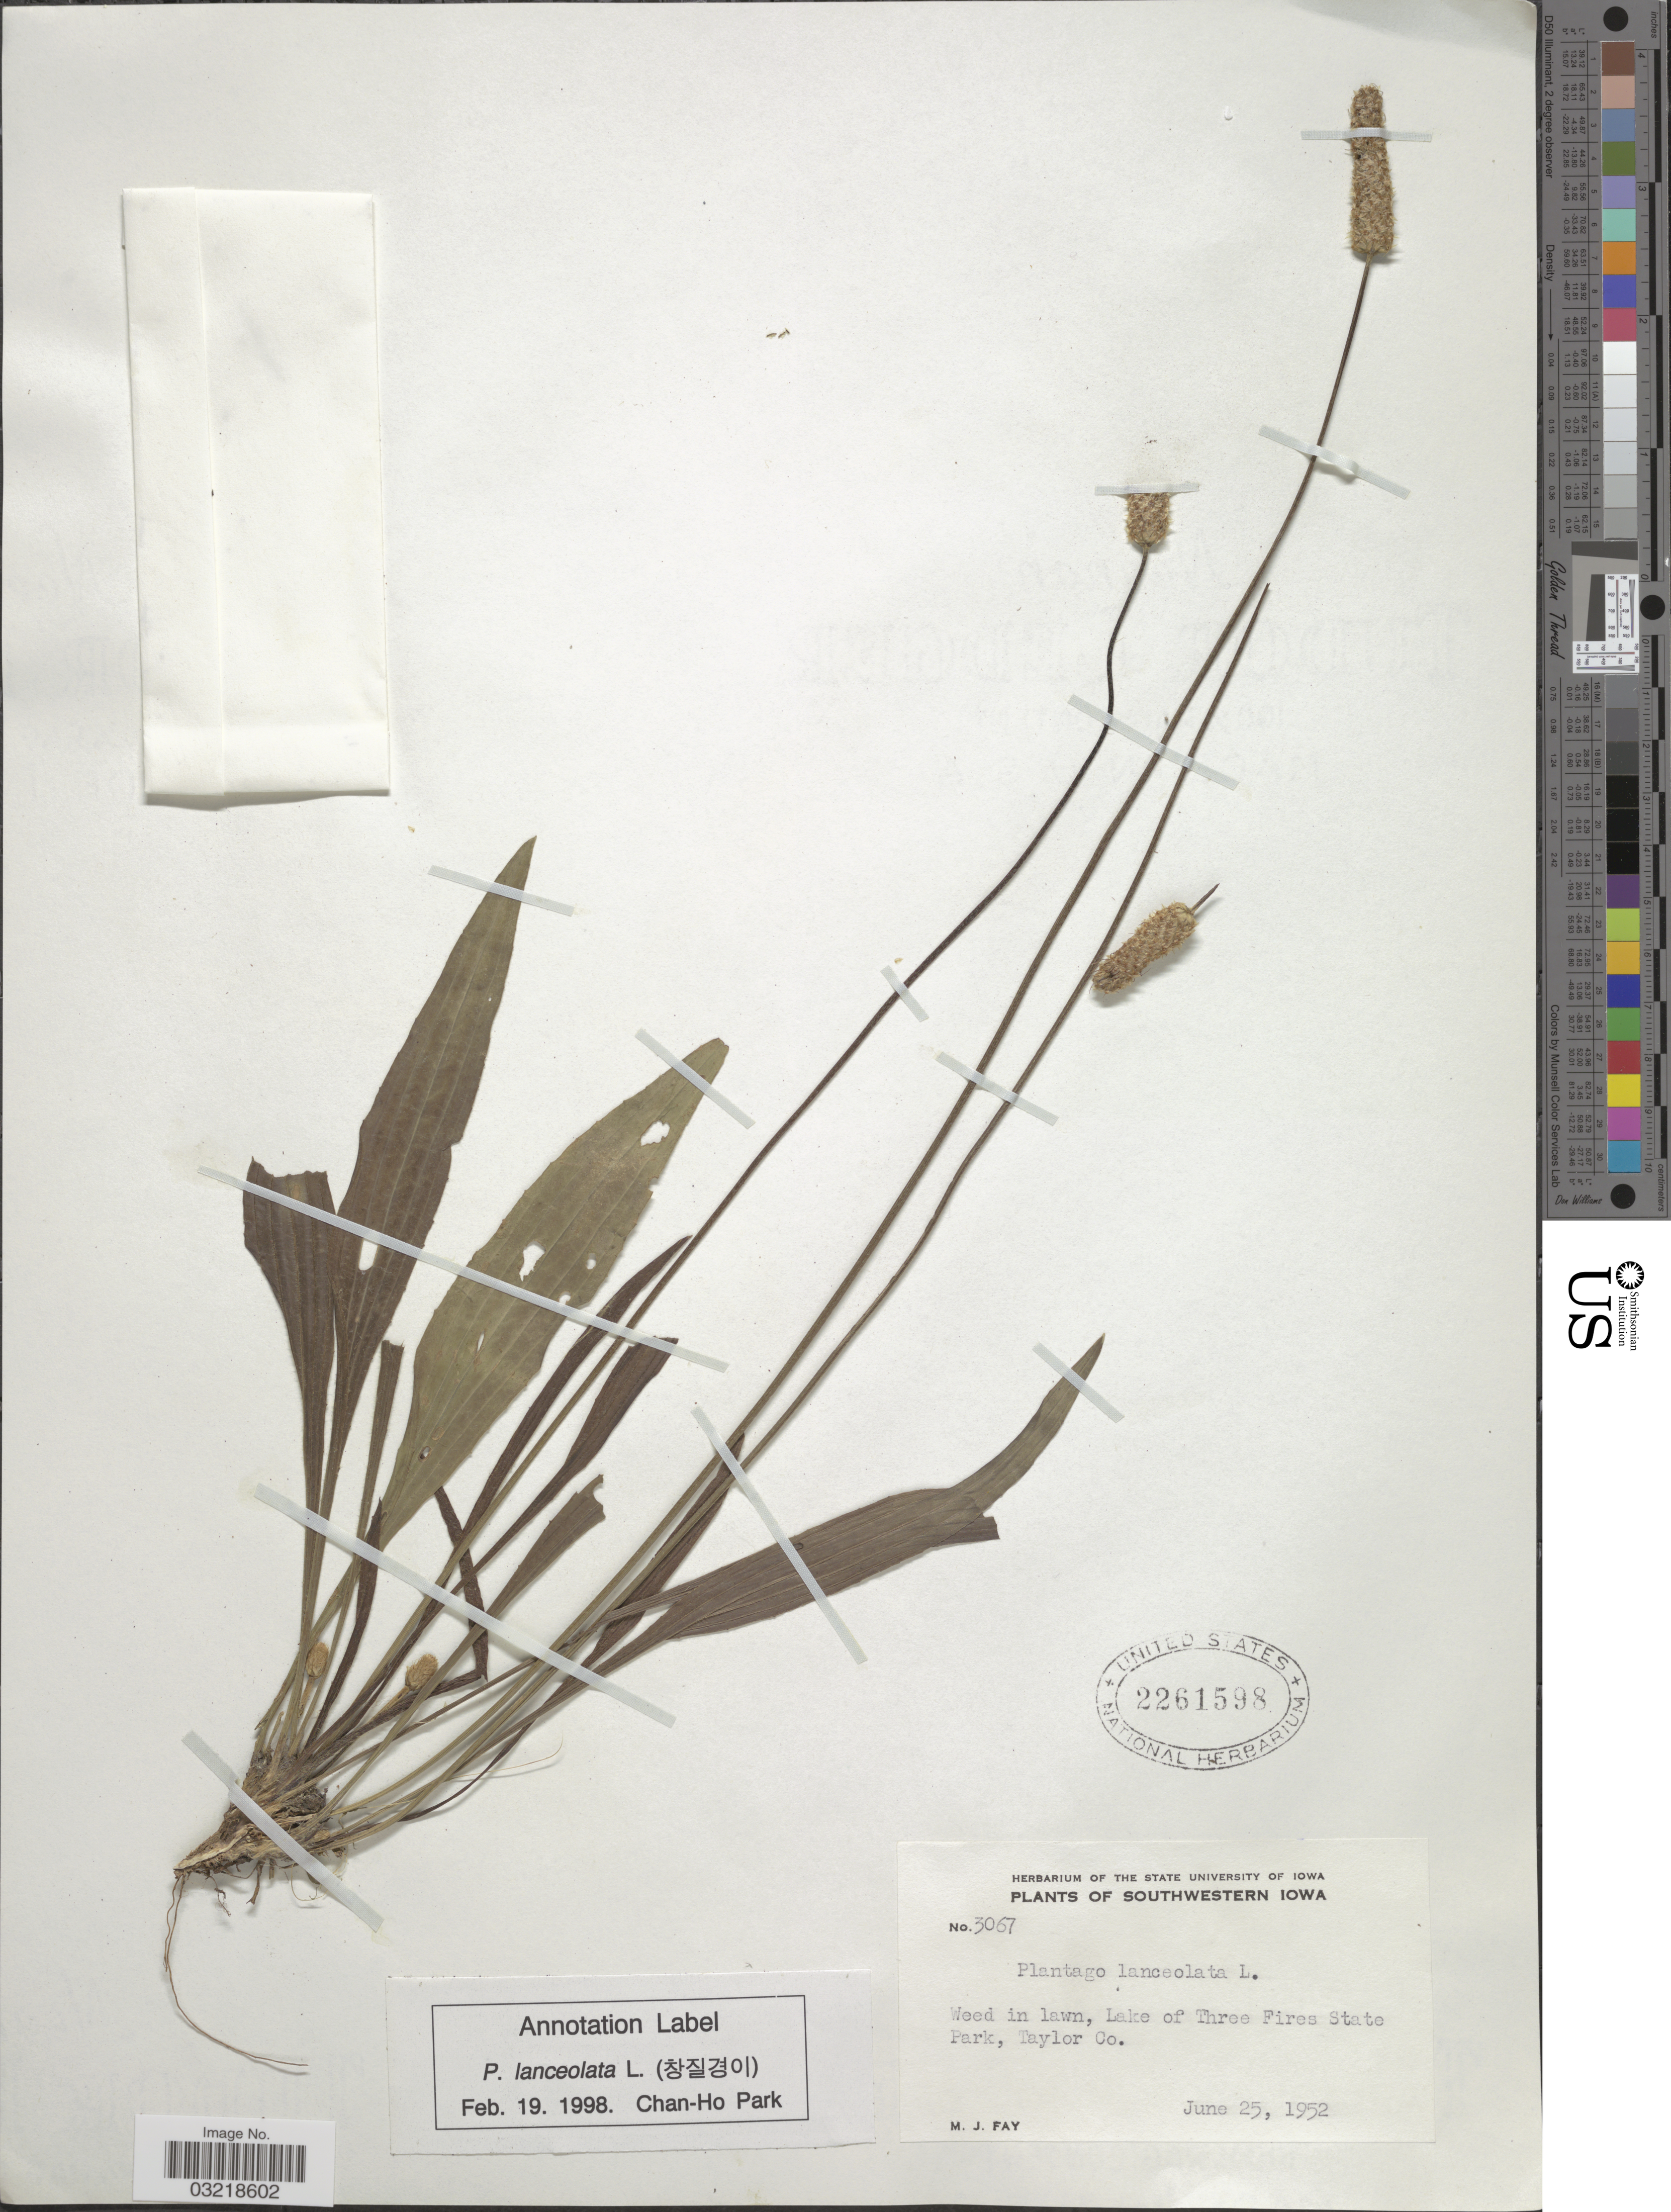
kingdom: Plantae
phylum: Tracheophyta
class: Magnoliopsida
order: Lamiales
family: Plantaginaceae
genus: Plantago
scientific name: Plantago lanceolata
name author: L.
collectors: M. Fay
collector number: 3067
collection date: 1952-06-25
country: United States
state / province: Iowa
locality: Southwestern Iowa. Weed in lawn, Lake of Three Fires State Park, Taylor Co.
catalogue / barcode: US 2261598